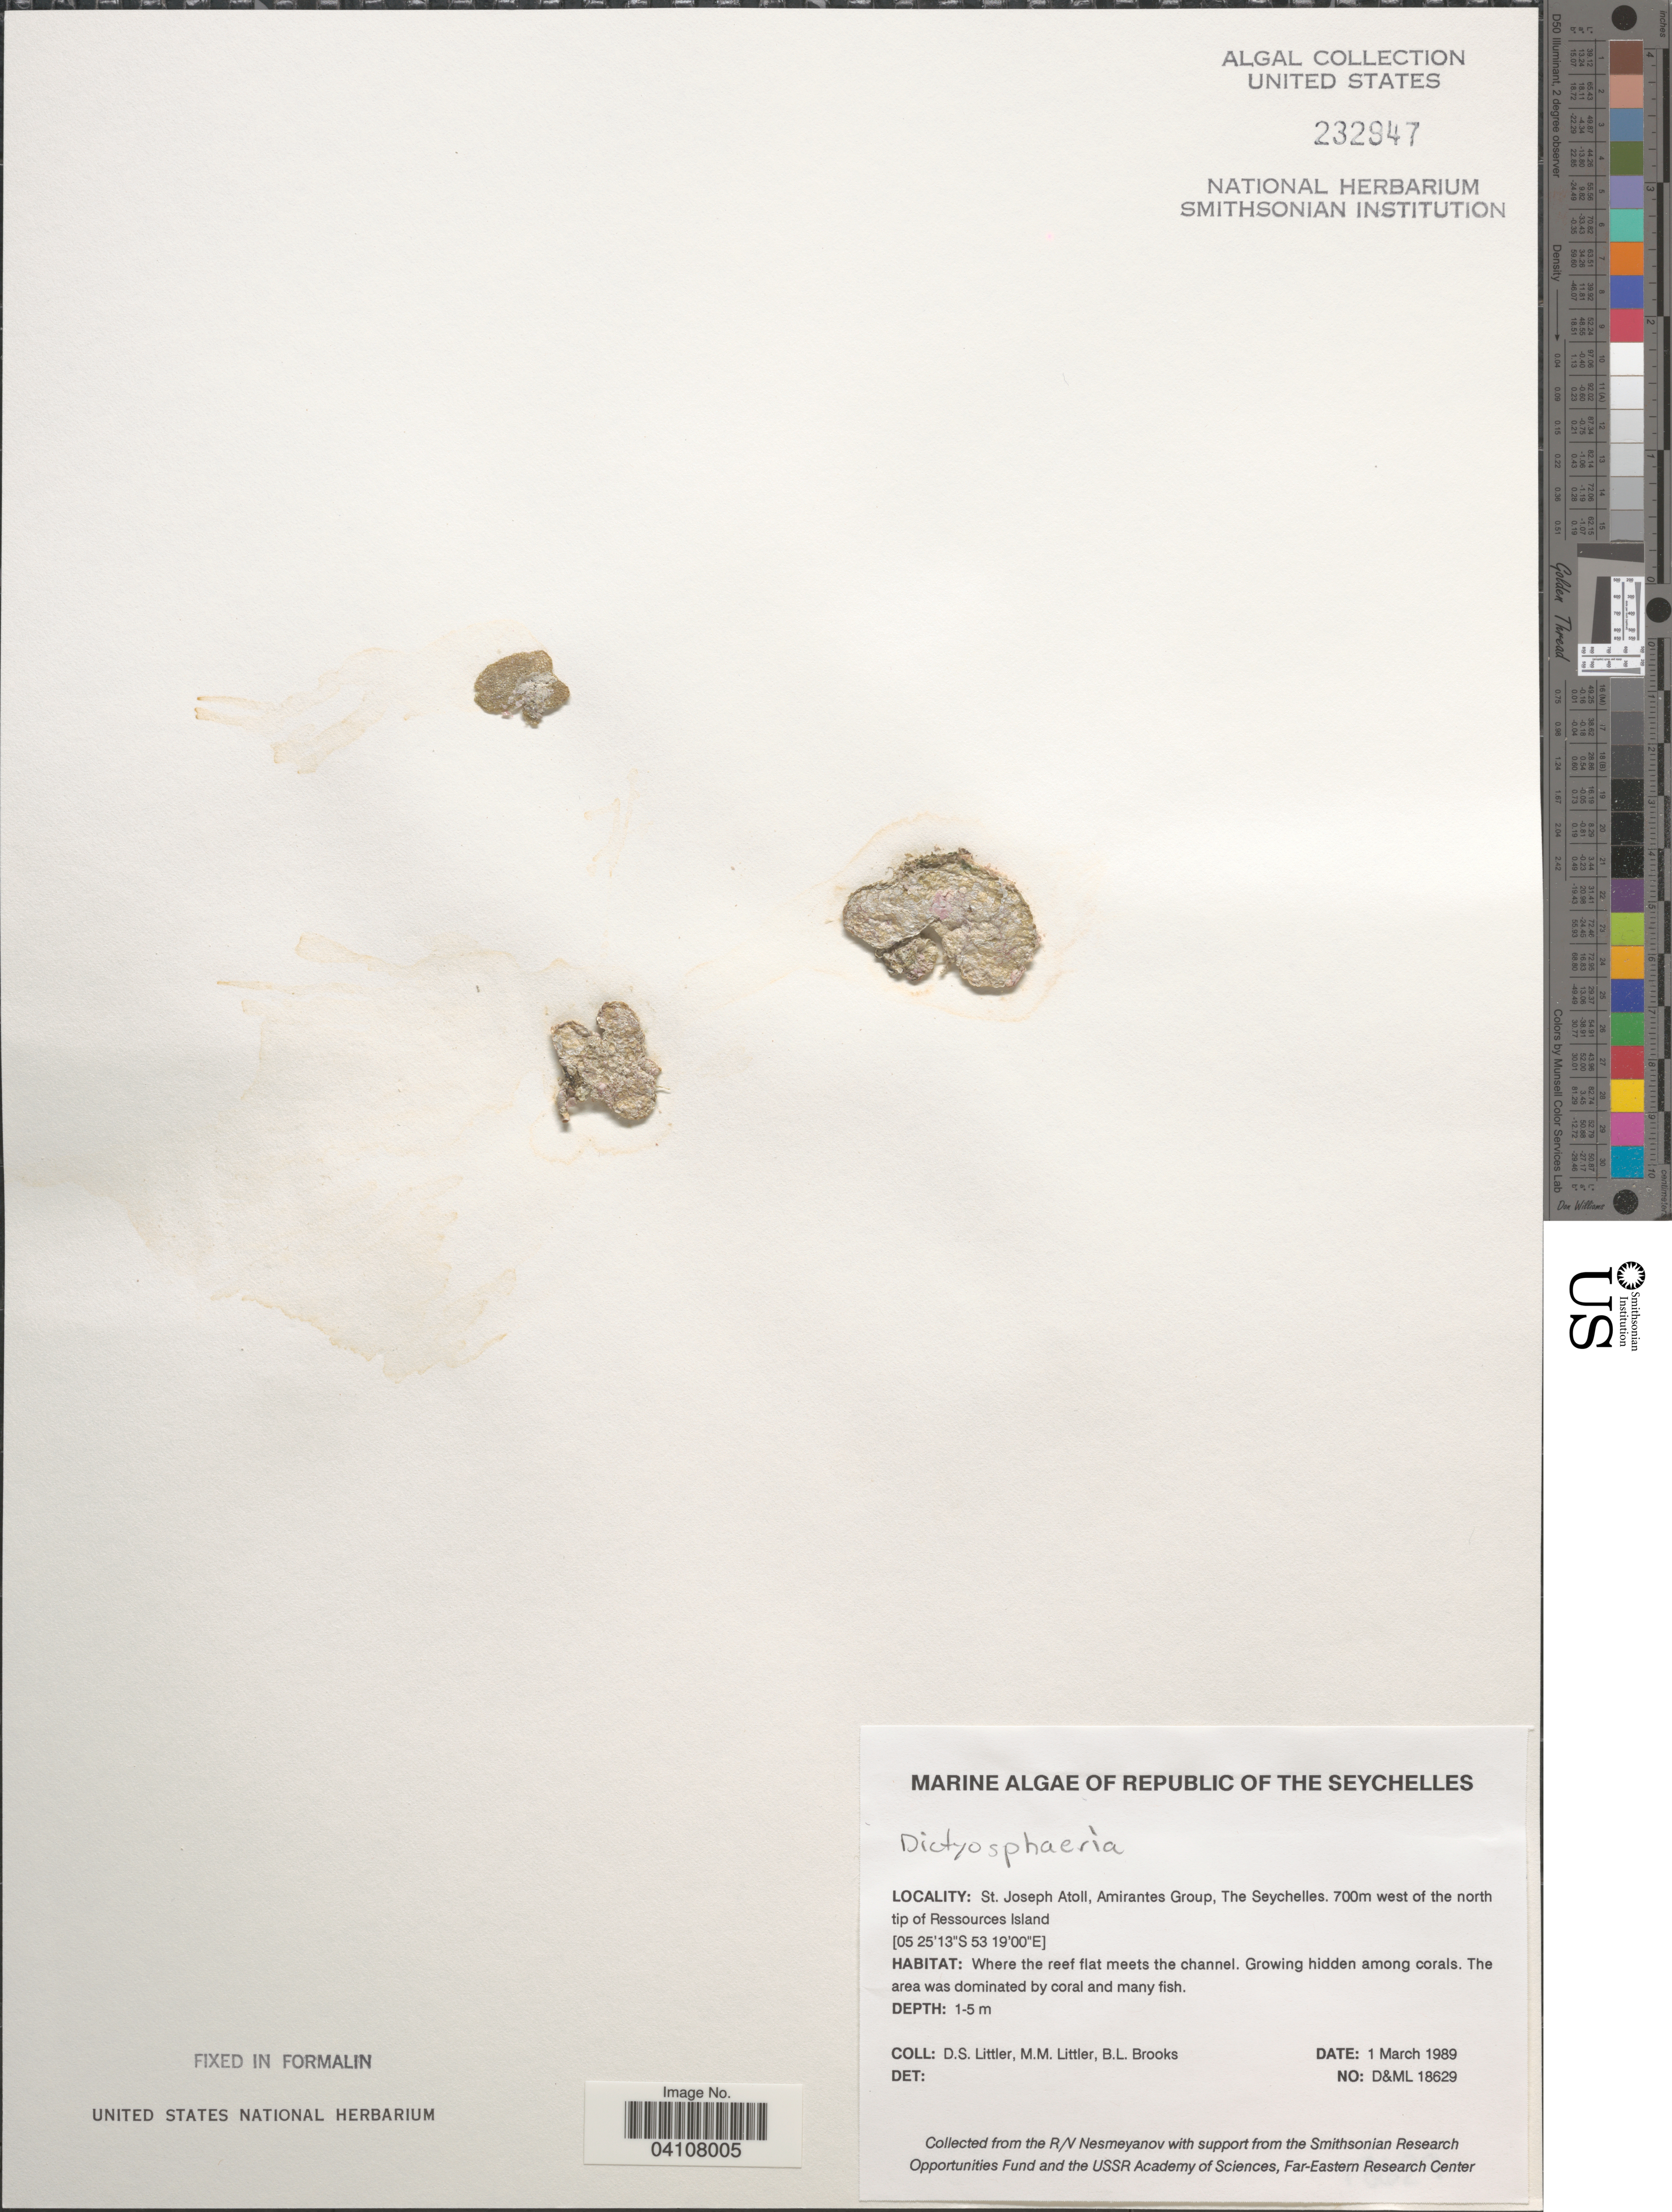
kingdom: Plantae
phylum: Chlorophyta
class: Ulvophyceae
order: Siphonocladales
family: Siphonocladaceae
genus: Dictyosphaeria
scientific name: Dictyosphaeria sp.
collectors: D. S. Littler & B. Brooks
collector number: D&ML18629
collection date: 1989-03-01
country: Seychelles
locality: Republic of the Seychelles. St. Joseph Atoll, Amirantes Group. 700m west of the north tip of Ressources Island.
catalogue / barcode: US 232947